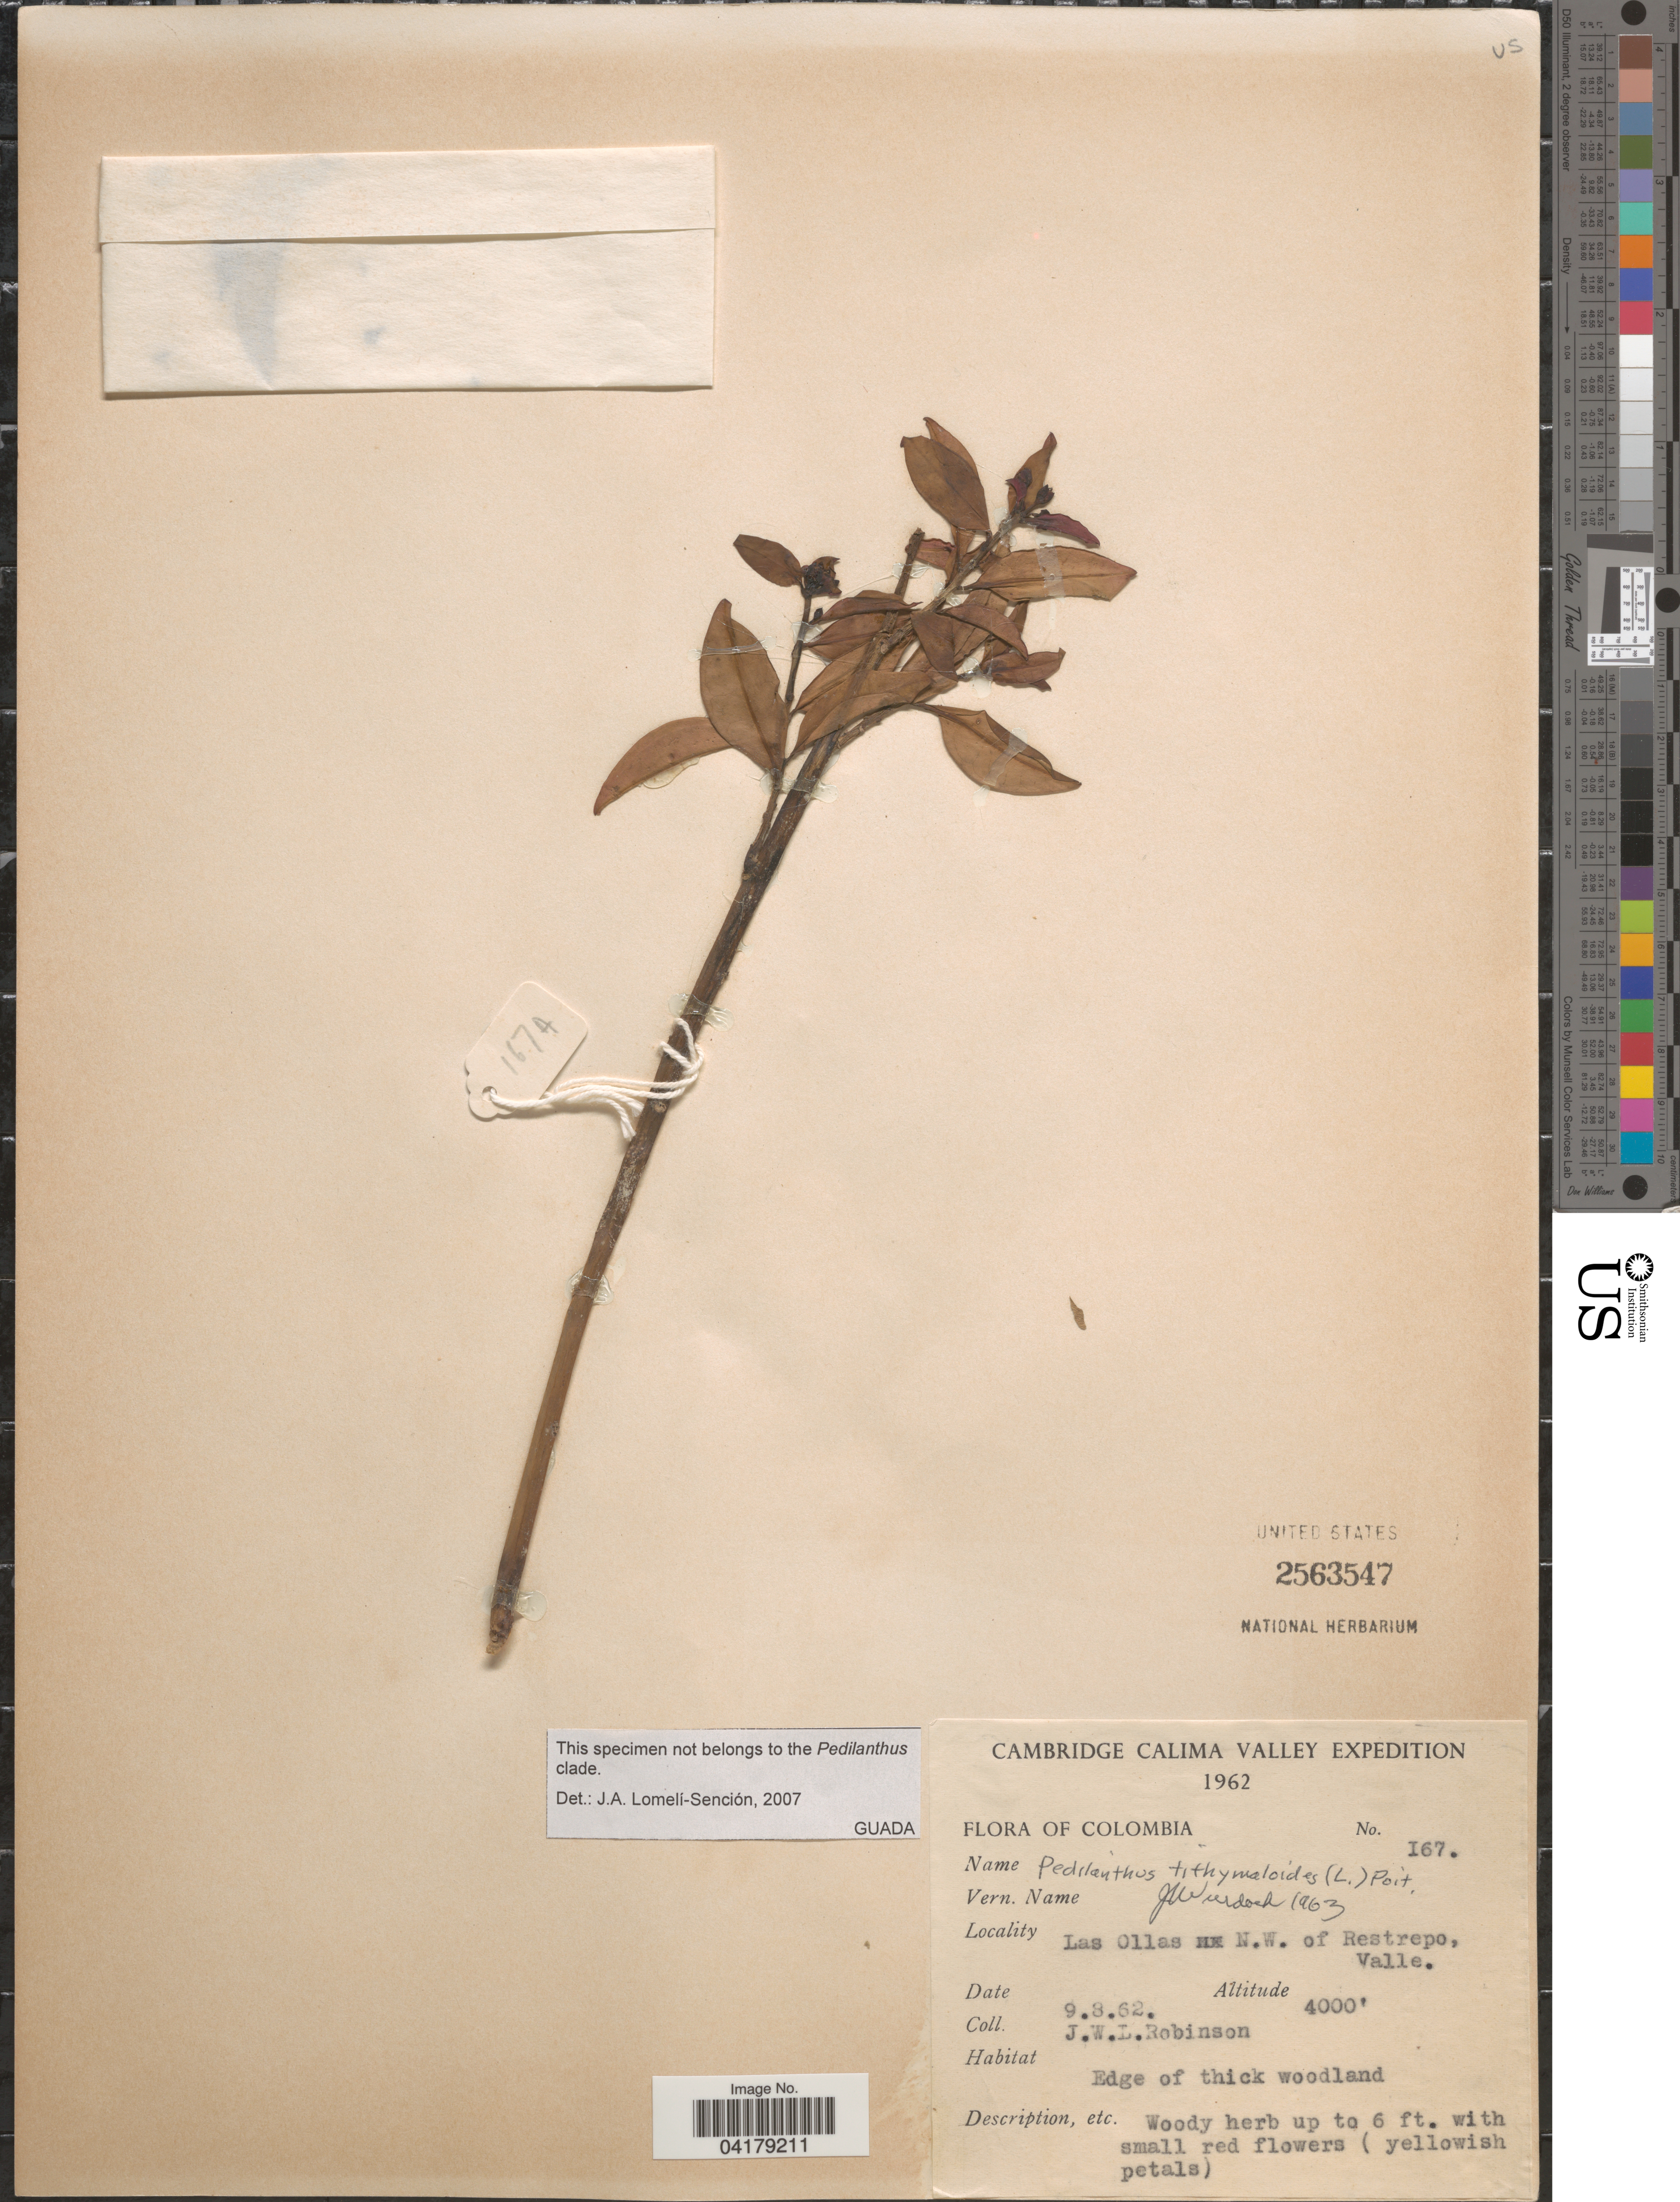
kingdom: Plantae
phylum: Tracheophyta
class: Magnoliopsida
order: Malpighiales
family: Euphorbiaceae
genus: Pedilanthus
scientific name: Pedilanthus tithymaloides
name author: (L.) Poit.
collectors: J. W. Robinson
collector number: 167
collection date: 1962-08-09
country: Colombia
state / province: Valle del Cauca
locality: Cambridge Calima Valley Expedition 1962. Las Ollas N.W. of Restrepo, Valle.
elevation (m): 1219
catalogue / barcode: US 2563547